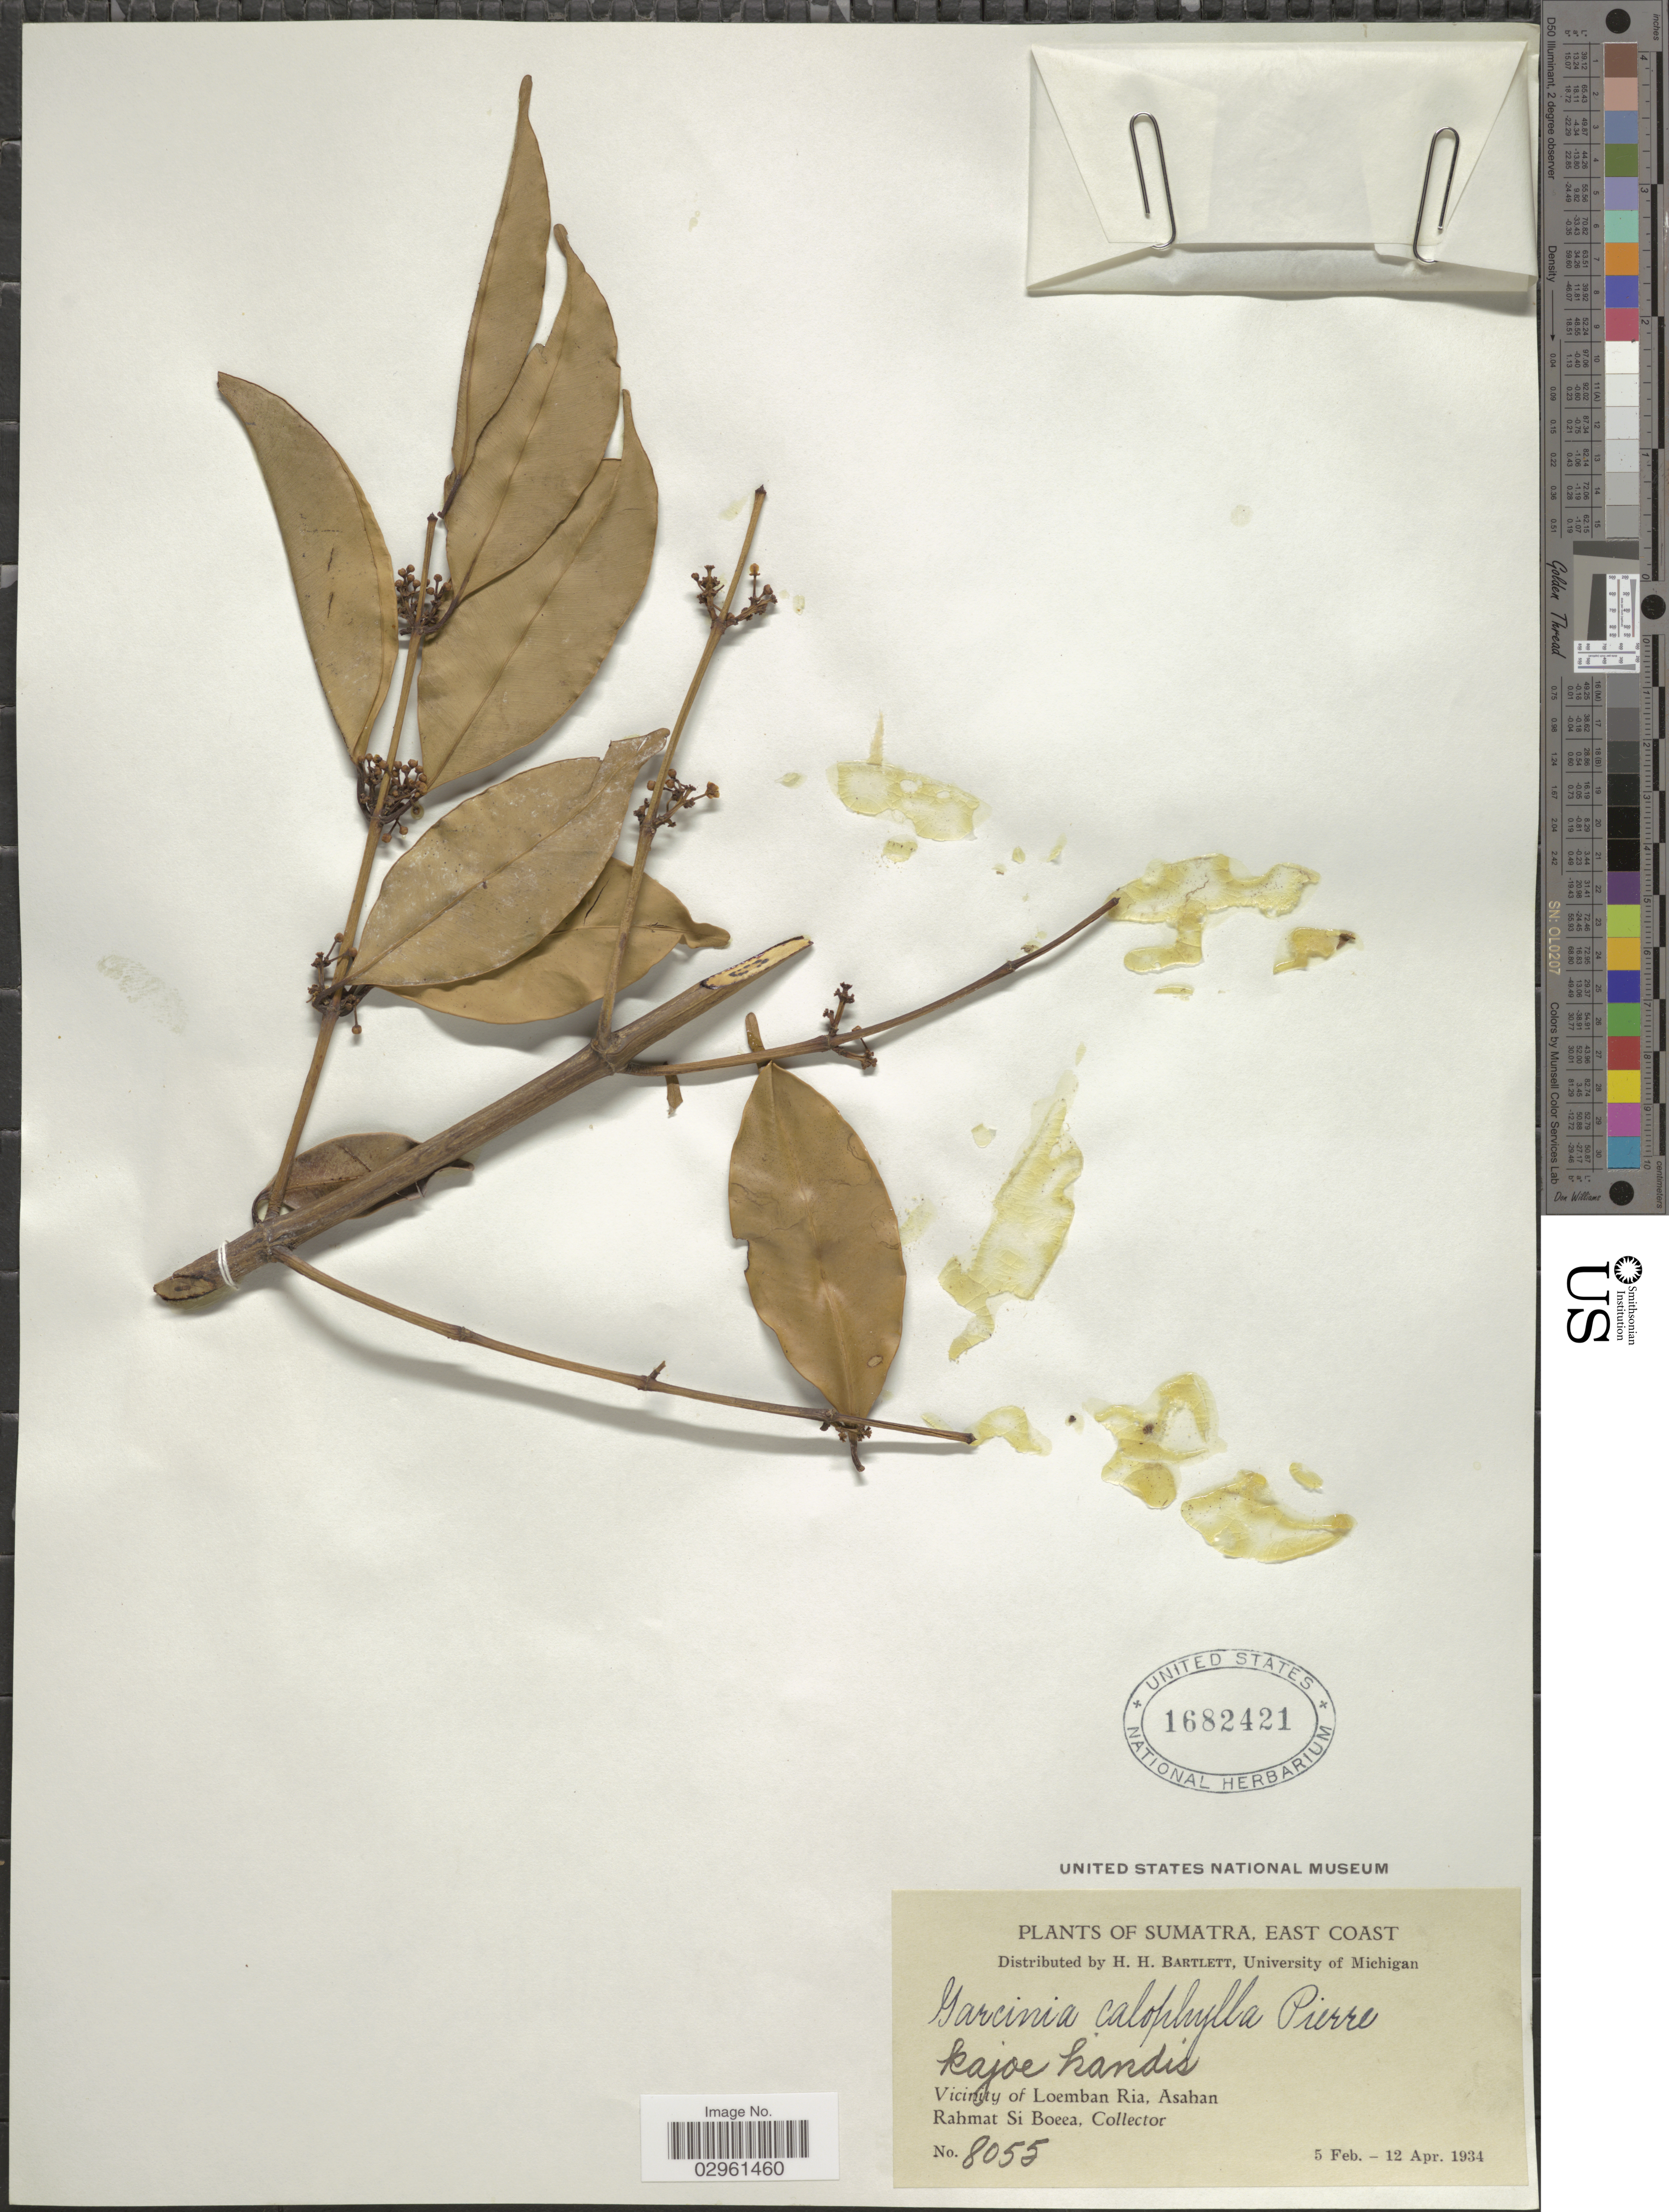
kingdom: Plantae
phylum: Tracheophyta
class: Magnoliopsida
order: Malpighiales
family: Clusiaceae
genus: Garcinia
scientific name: Garcinia calophylla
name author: Pierre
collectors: Rahmat Si Boeea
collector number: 8055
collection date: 1934-02-05/1934-04-12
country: Indonesia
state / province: Sumatra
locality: East Coast, Vicinity of Loemban Ria, Asahan.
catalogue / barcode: US 1682421